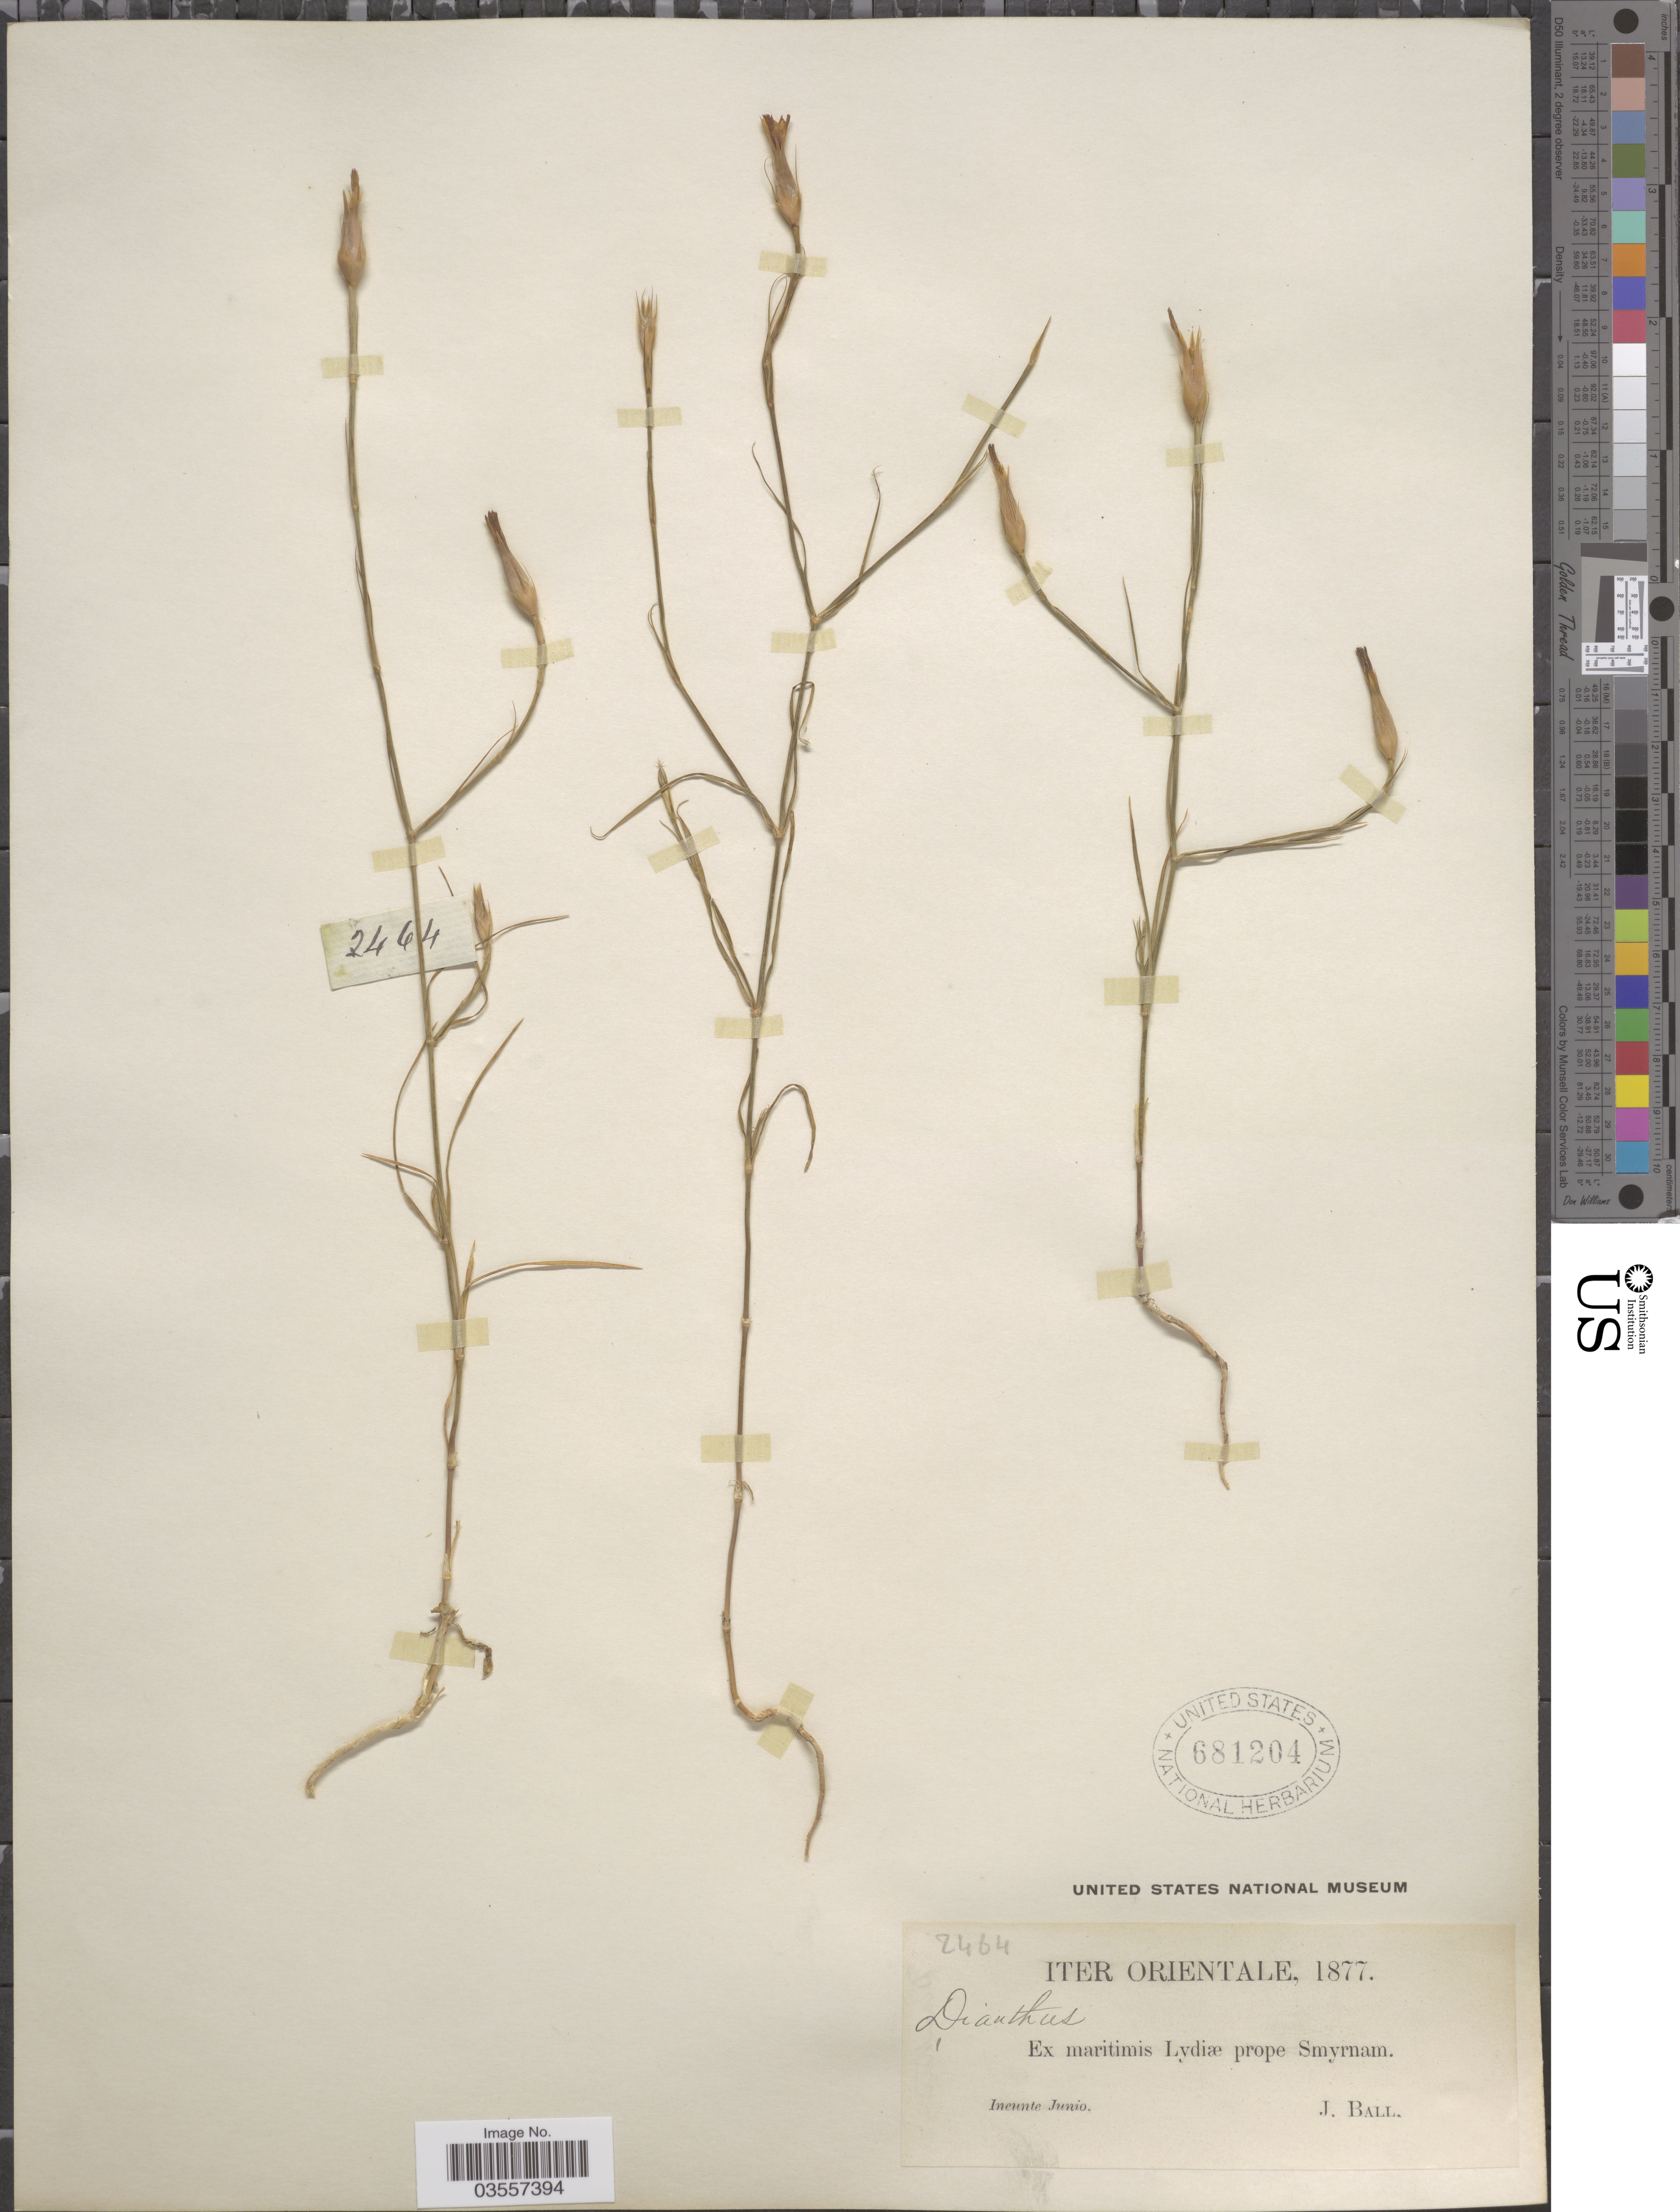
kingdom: Plantae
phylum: Tracheophyta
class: Magnoliopsida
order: Caryophyllales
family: Caryophyllaceae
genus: Dianthus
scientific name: Dianthus sp.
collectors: J. Ball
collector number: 2464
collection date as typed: Ineunte Junio 1877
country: Turkey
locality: Iter Orientale. Ex maritimis Lydiæ prope Smyrnam.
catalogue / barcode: US 681204